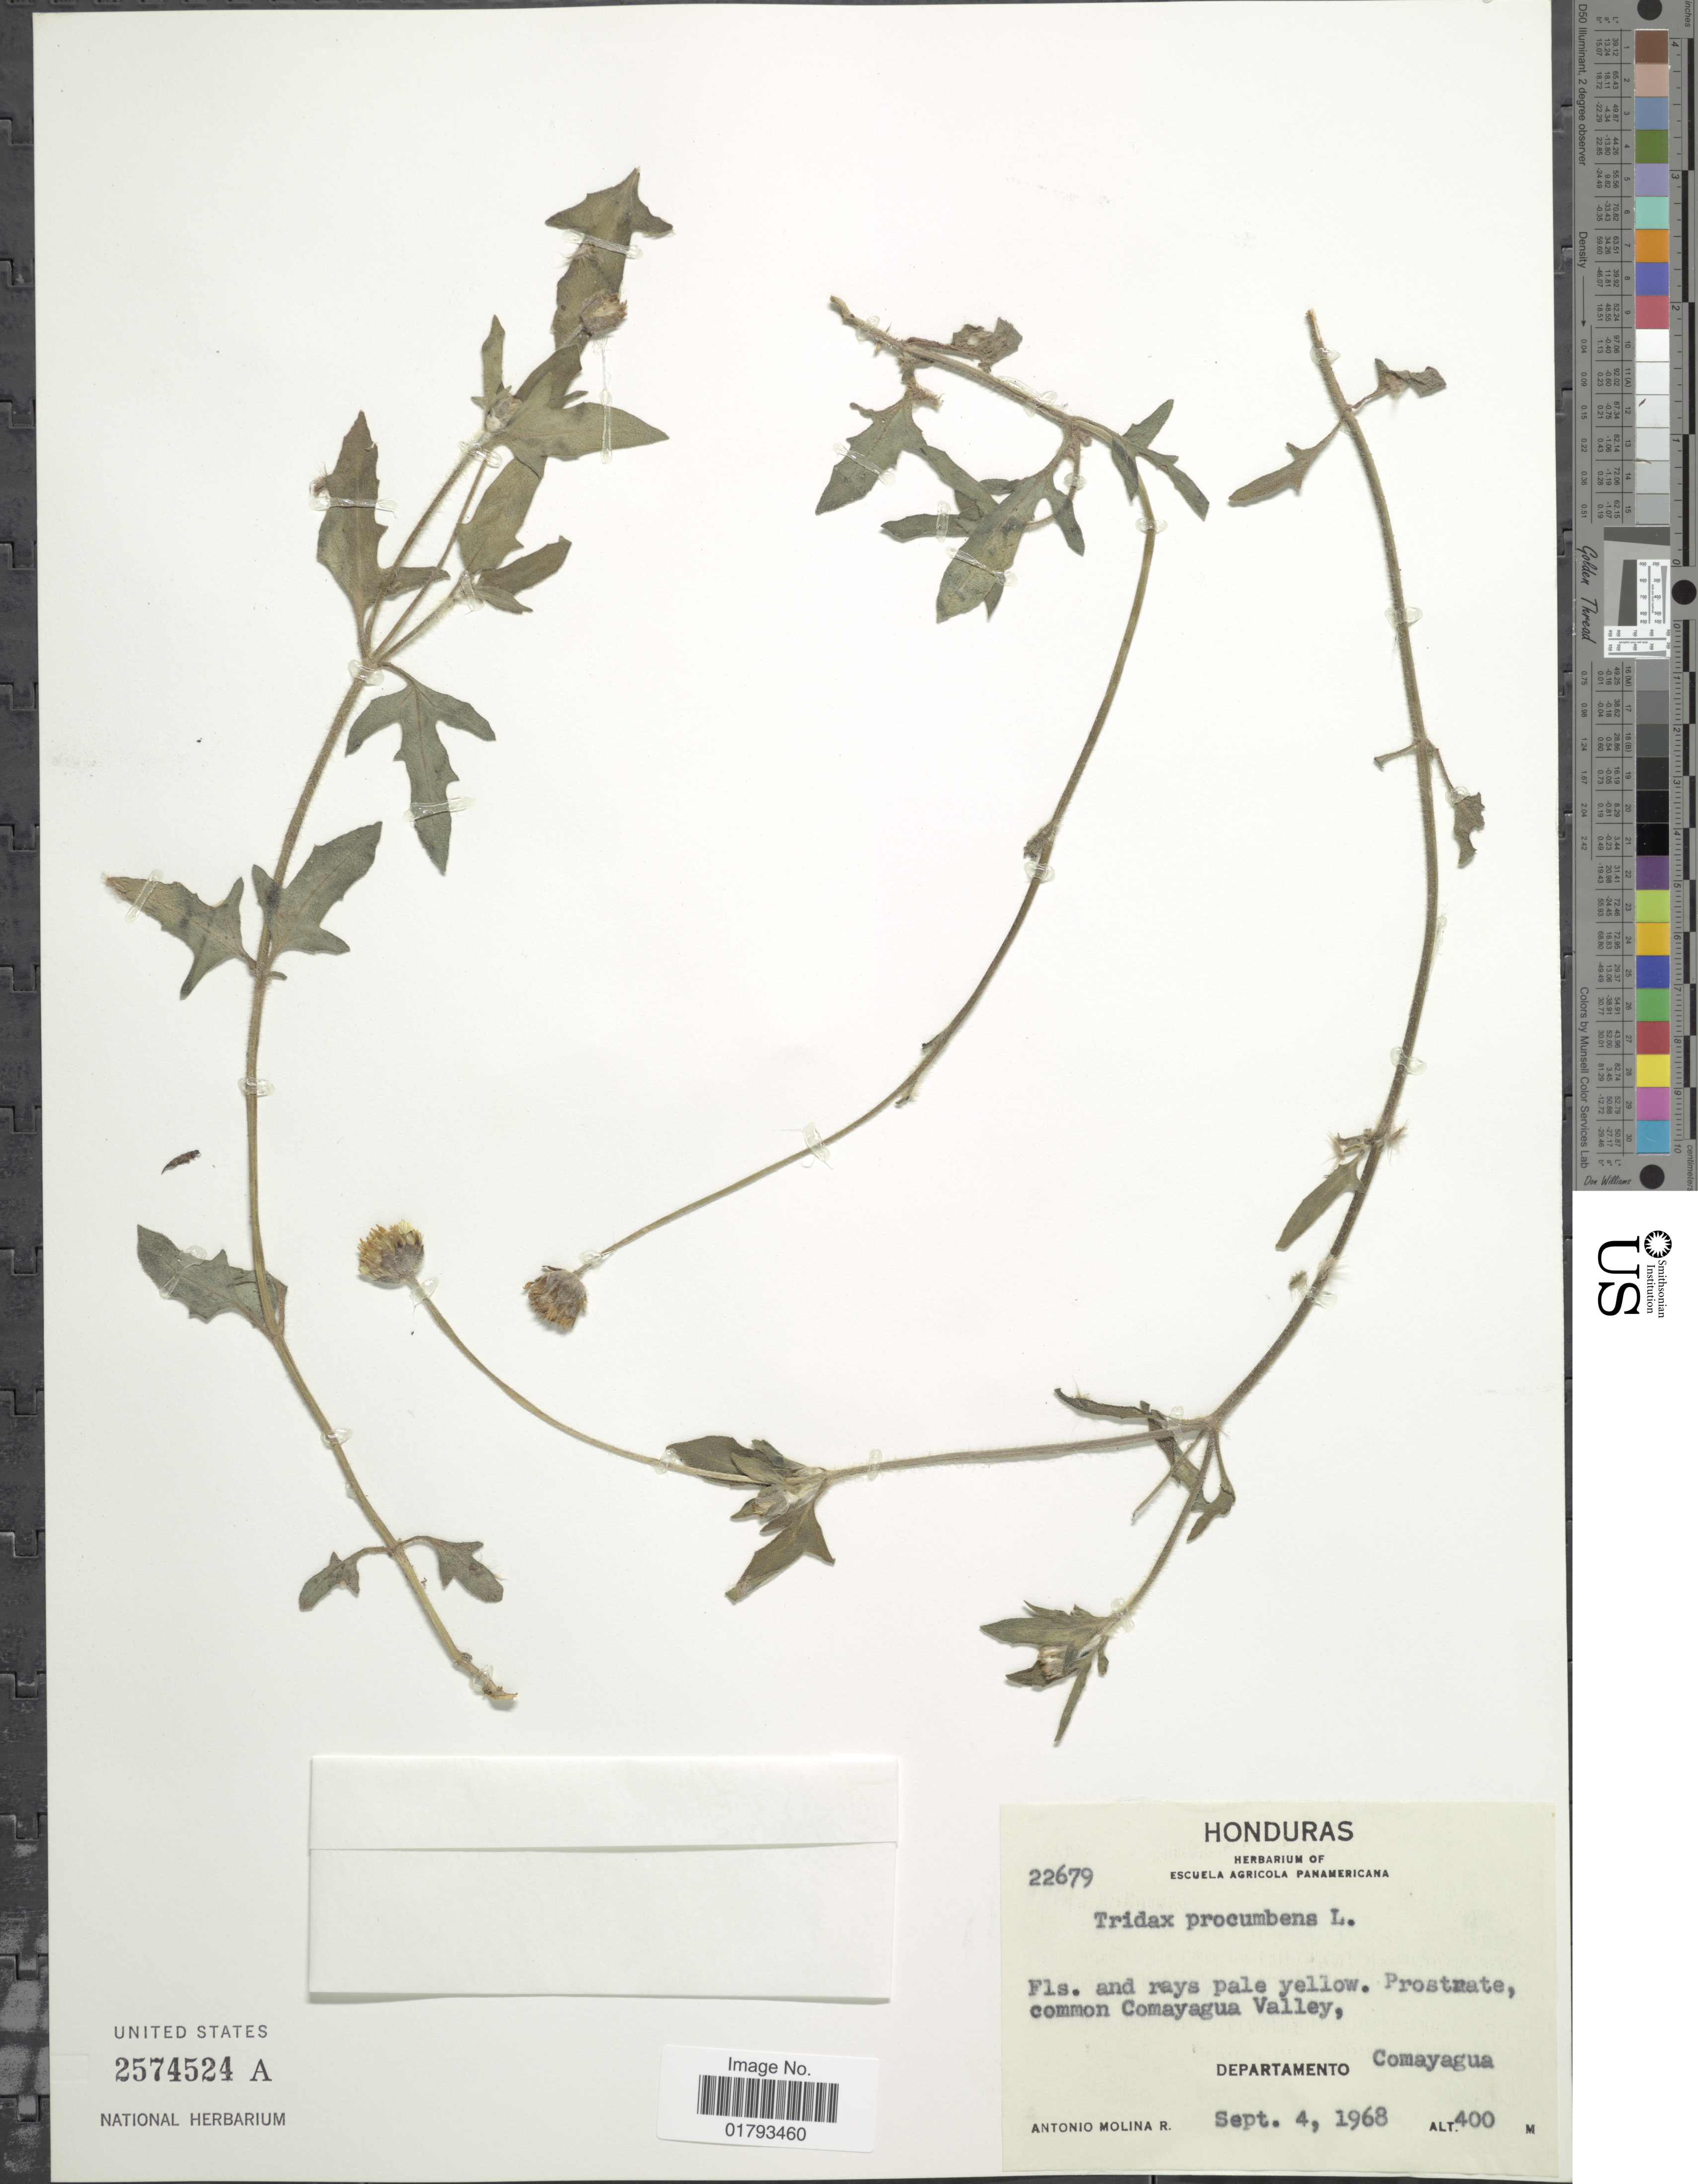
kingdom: Plantae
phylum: Tracheophyta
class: Magnoliopsida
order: Asterales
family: Asteraceae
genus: Tridax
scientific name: Tridax procumbens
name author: L.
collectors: A. Molina R.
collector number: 22679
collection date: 1968-09-04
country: Honduras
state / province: Comayagua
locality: Prostrate, common Comayagua Valley.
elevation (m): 400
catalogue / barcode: US 2574524A